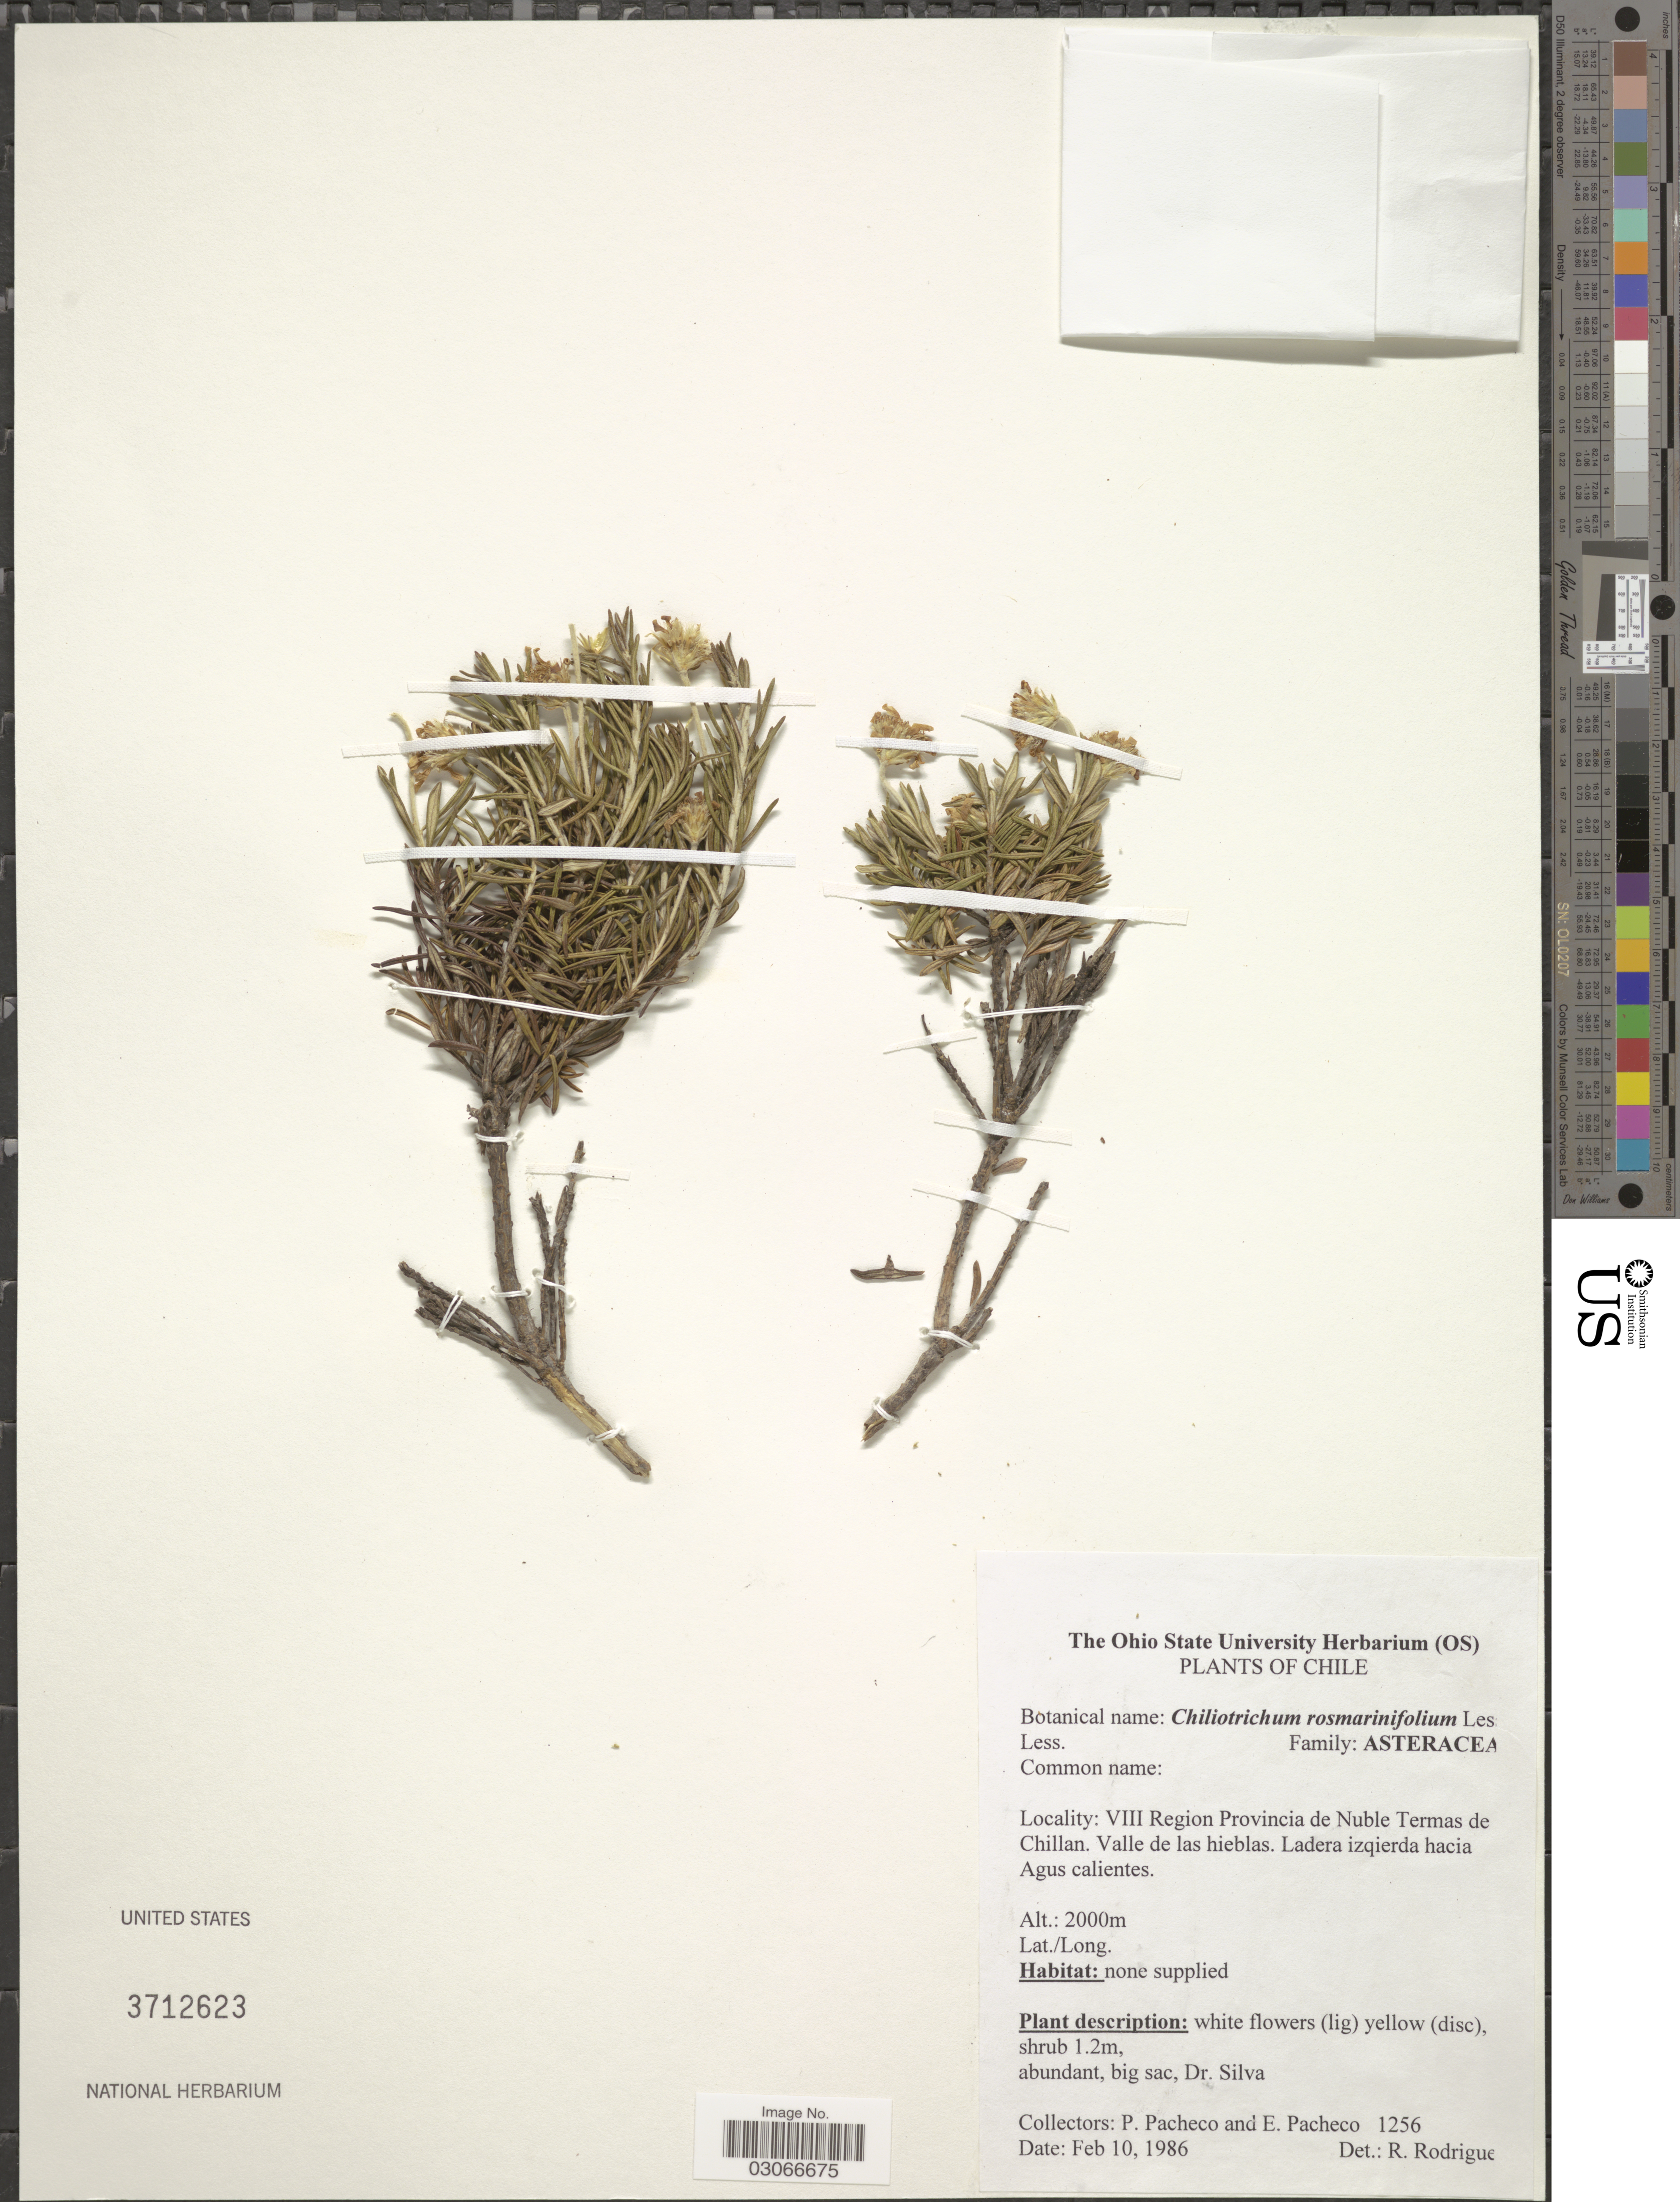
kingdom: Plantae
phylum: Tracheophyta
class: Magnoliopsida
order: Asterales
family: Asteraceae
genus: Chiliotrichum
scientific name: Chiliotrichum rosmarinifolium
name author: Less.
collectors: P. Pacheco & E. Pacheco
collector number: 1256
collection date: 1986-02-10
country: Chile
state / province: Bio-Bío (VIII)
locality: VIII Region Provincia de Nuble Termas de Chillan. Valle de las hieblas. Ladera izqierda hacia Agus calientes.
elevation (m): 2000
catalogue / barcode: US 3712623